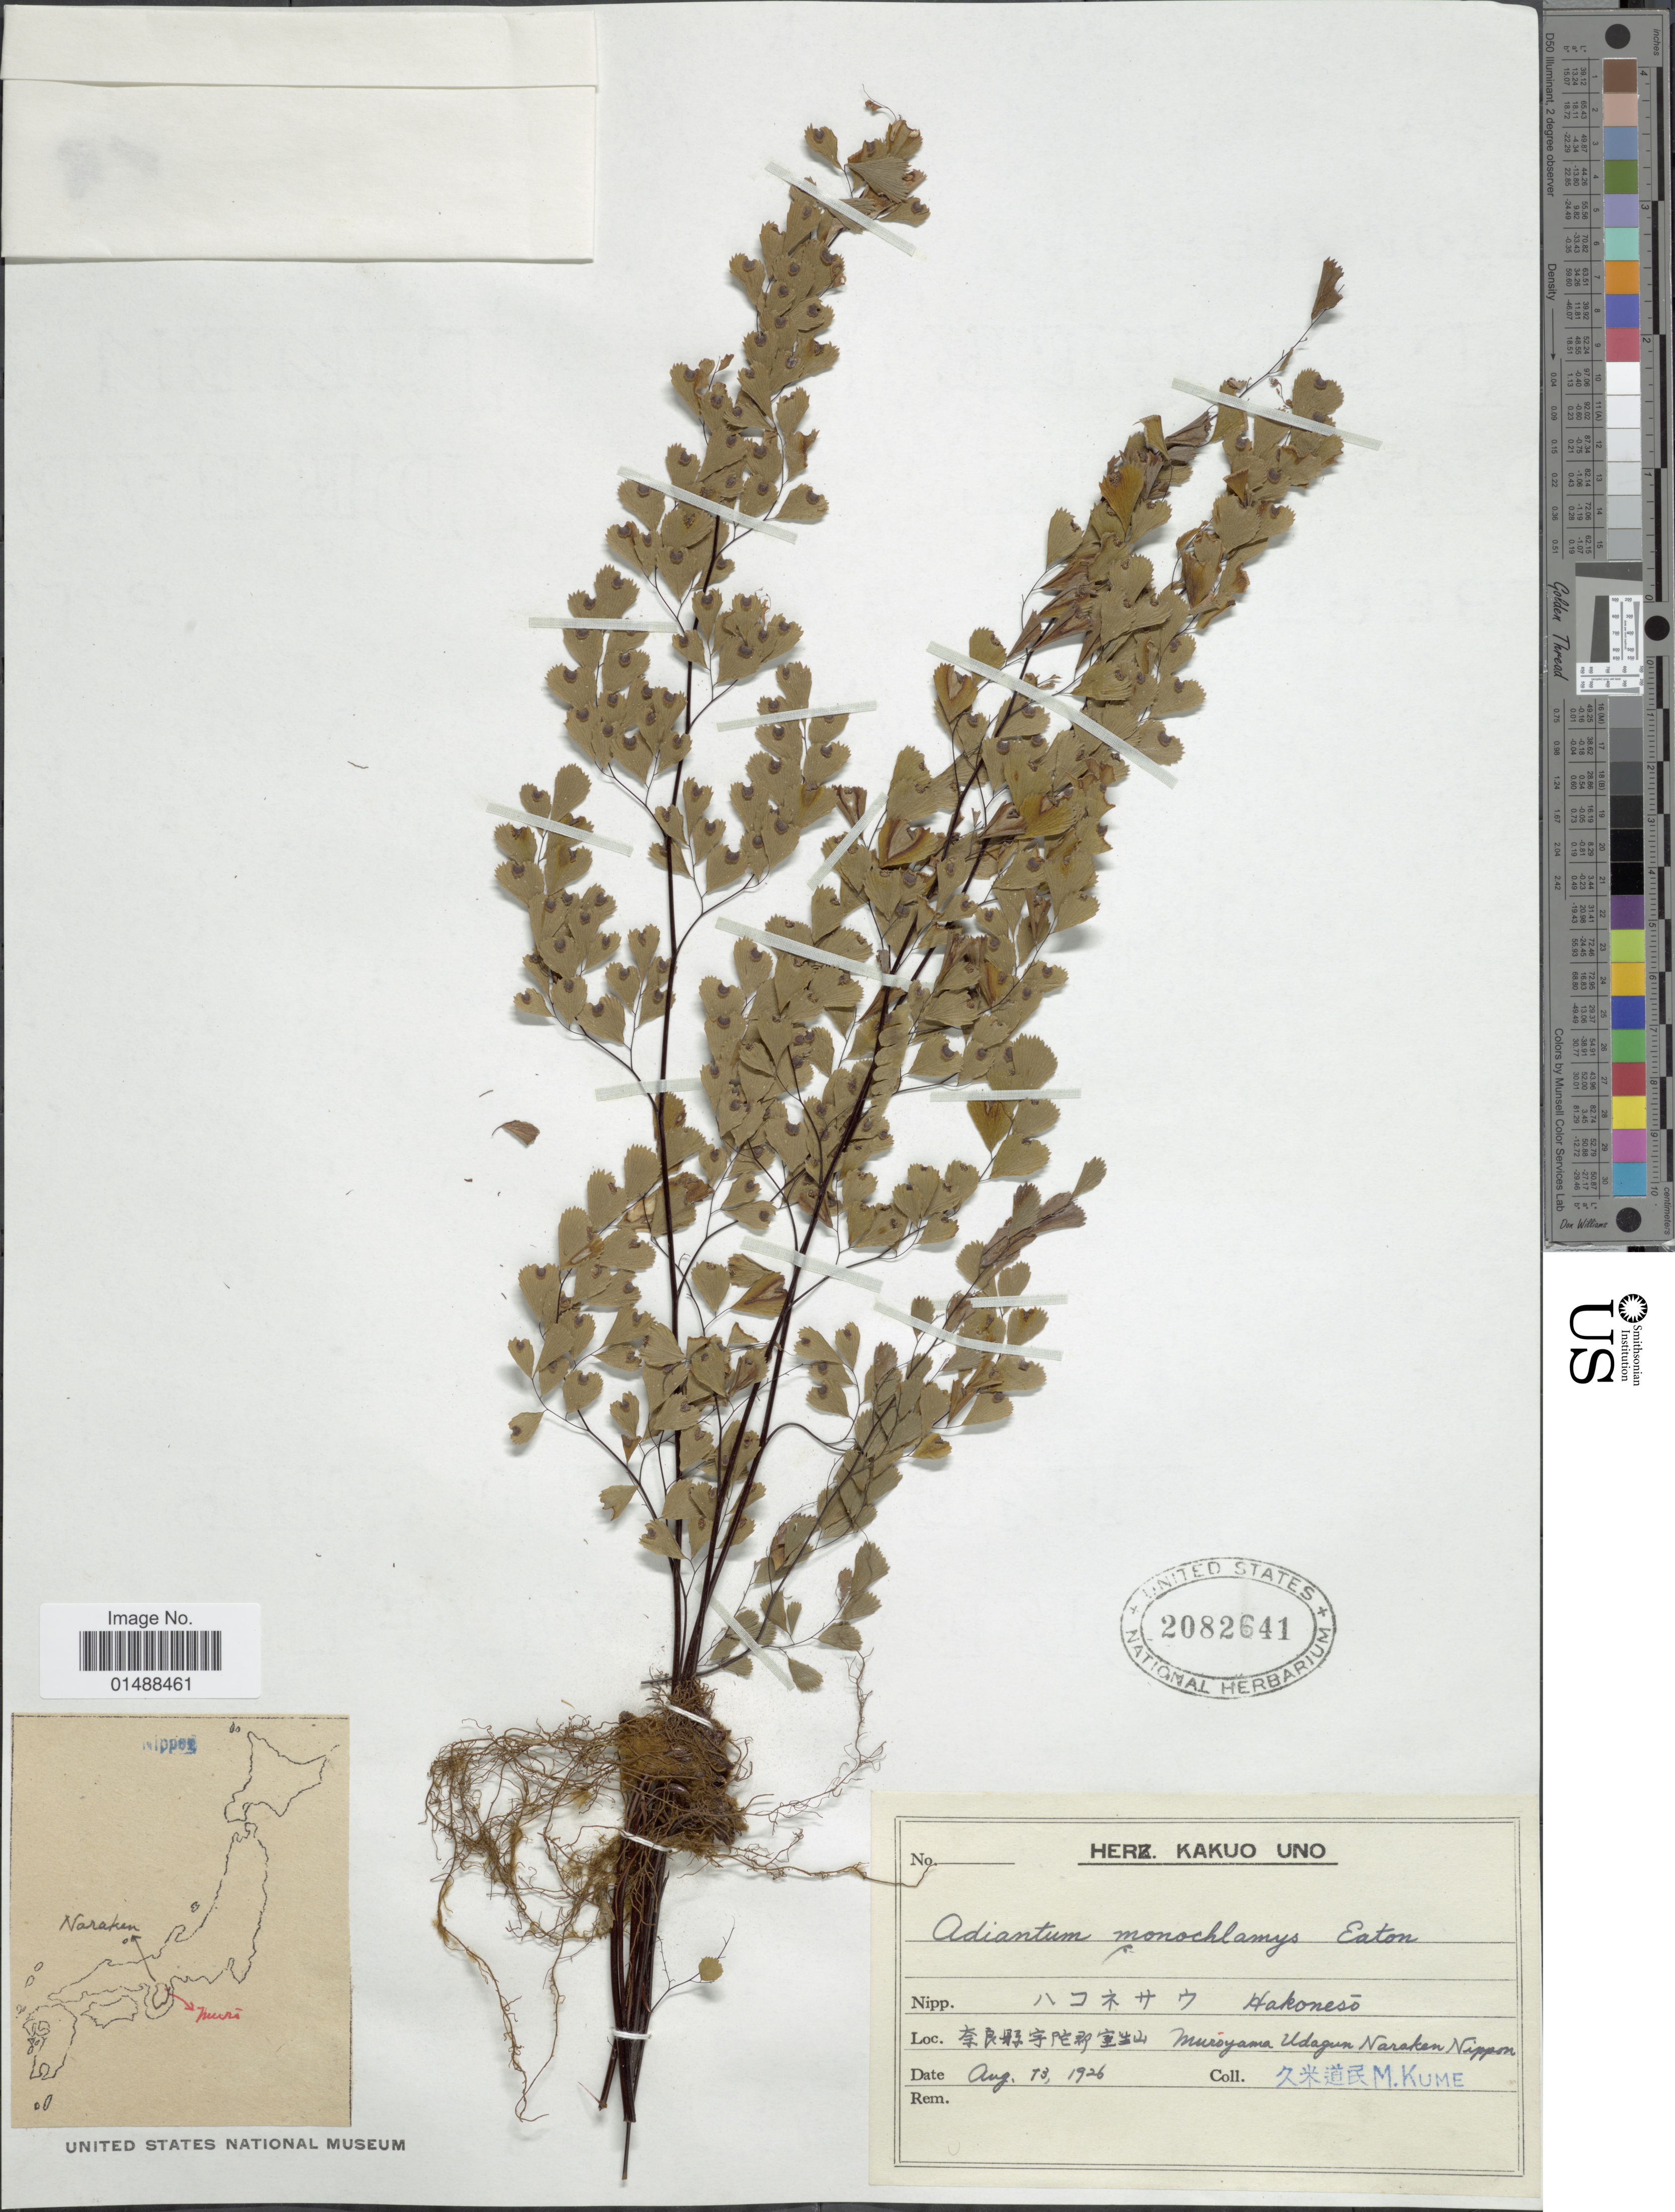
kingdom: Plantae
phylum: Tracheophyta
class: Polypodiopsida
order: Polypodiales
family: Pteridaceae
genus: Adiantum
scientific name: Adiantum monochlamys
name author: D.C. Eaton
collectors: M. Kume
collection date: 1926-08-13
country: Japan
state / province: Nara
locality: X Muroyama, Uda-gun Nara-ken Nippon.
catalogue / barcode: US 2082641